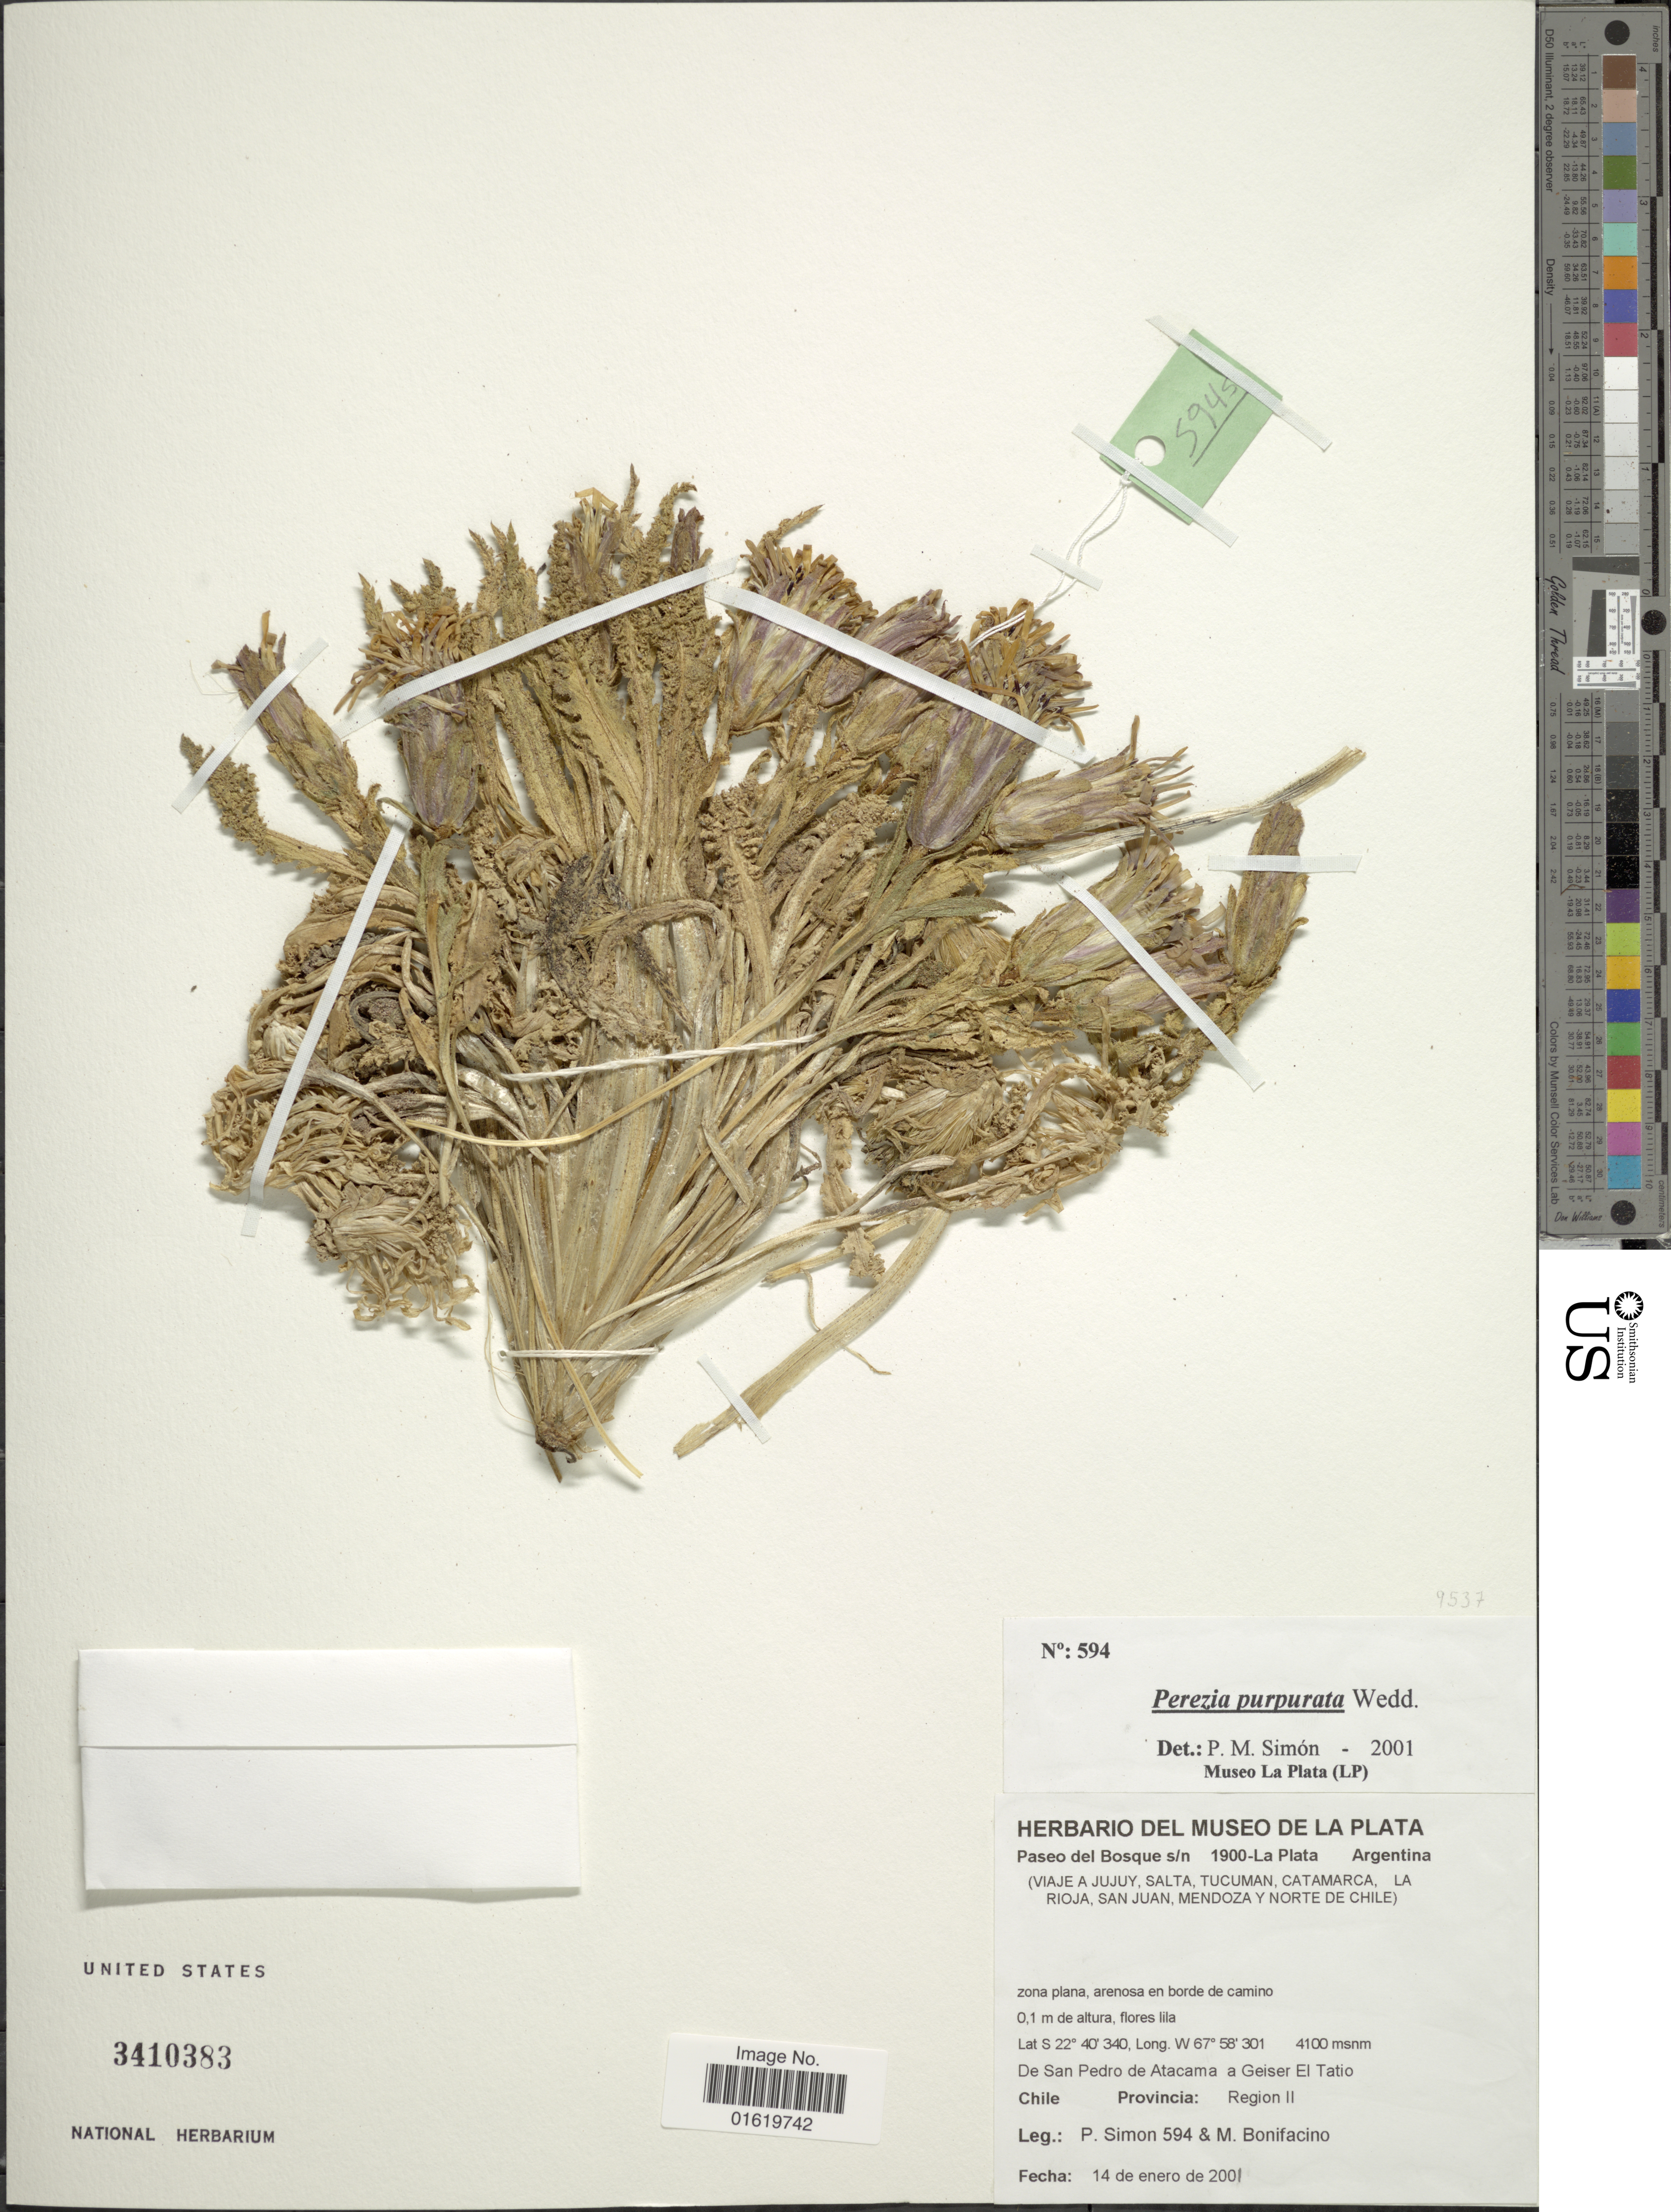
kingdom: Plantae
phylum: Tracheophyta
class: Magnoliopsida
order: Asterales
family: Asteraceae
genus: Perezia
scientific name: Perezia purpurata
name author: Wedd.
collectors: P. Simon & M. Bonifacino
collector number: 594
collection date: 2001-01-14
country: Chile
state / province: Atacama (III)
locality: De San Pedro de Atacama a Geiser El tatio. Chile. Provincia: Region II.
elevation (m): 4100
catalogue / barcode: US 3410383